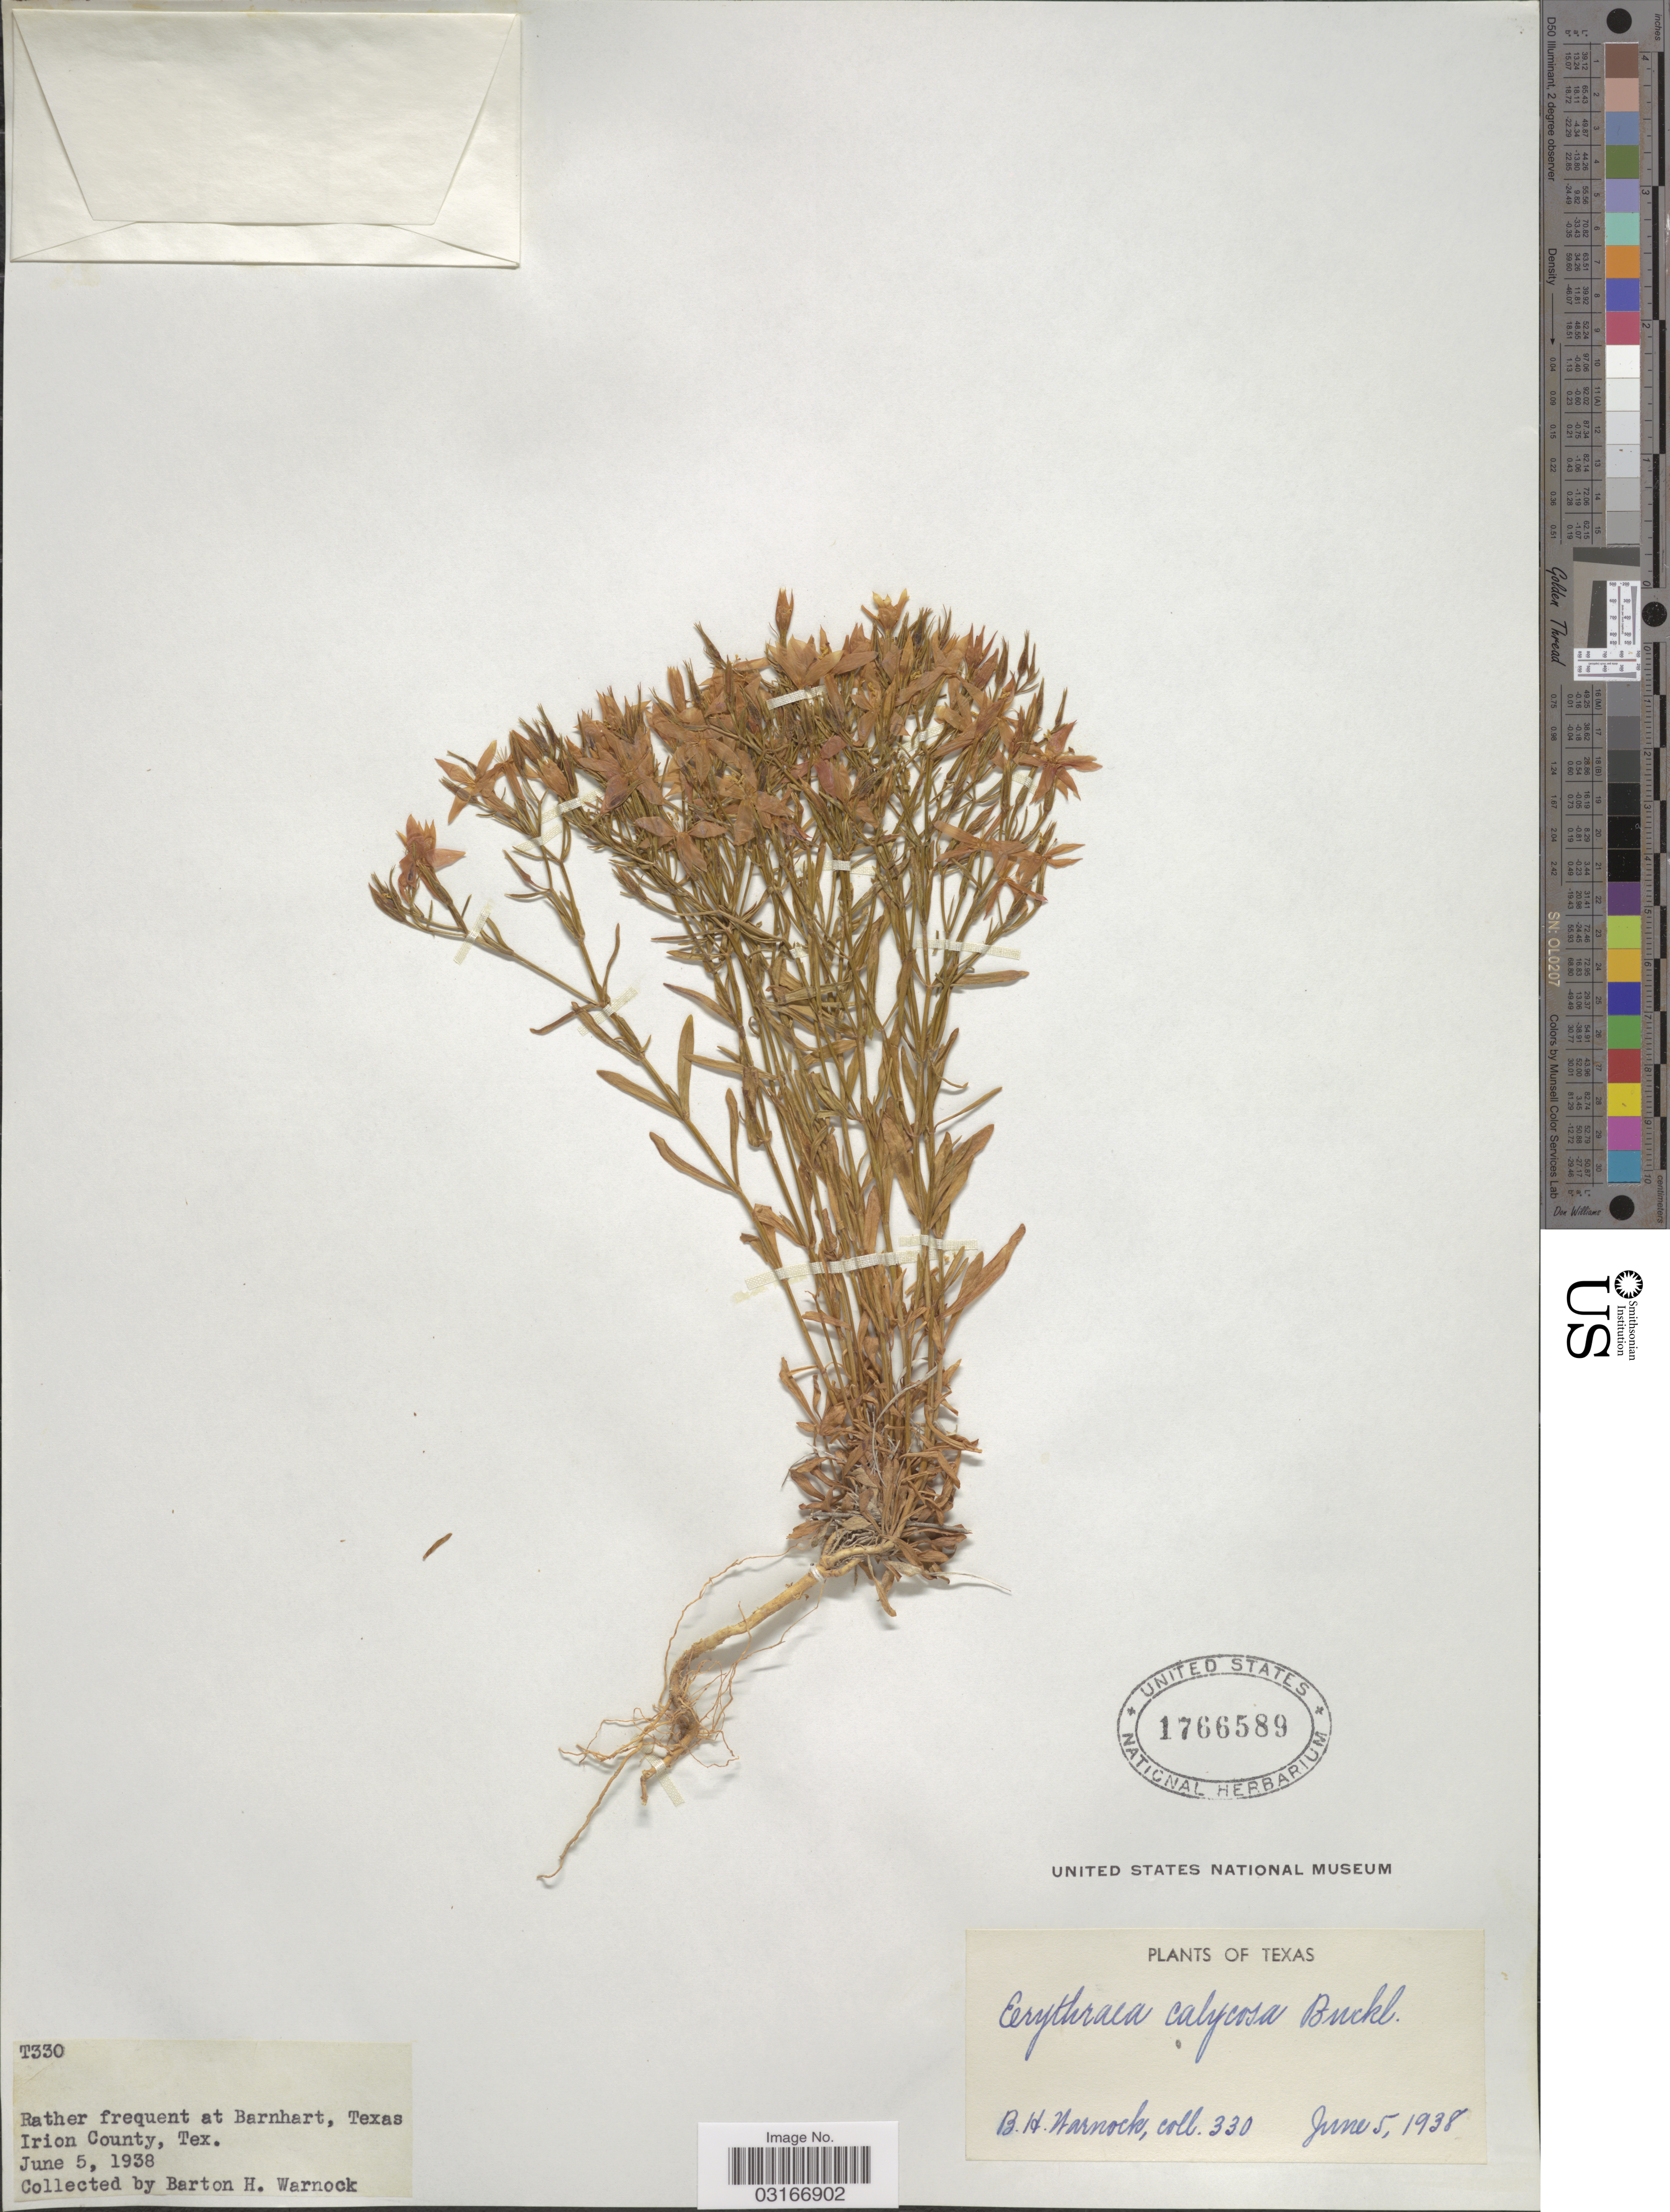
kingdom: Plantae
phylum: Tracheophyta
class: Magnoliopsida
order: Gentianales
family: Gentianaceae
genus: Centaurium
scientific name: Centaurium calycosum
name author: (Buckley) Buckley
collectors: B. H. Warnock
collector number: T330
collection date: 1938-06-05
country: United States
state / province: Texas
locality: Rather frequent at Barnhart, Irion County.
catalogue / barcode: US 1766589